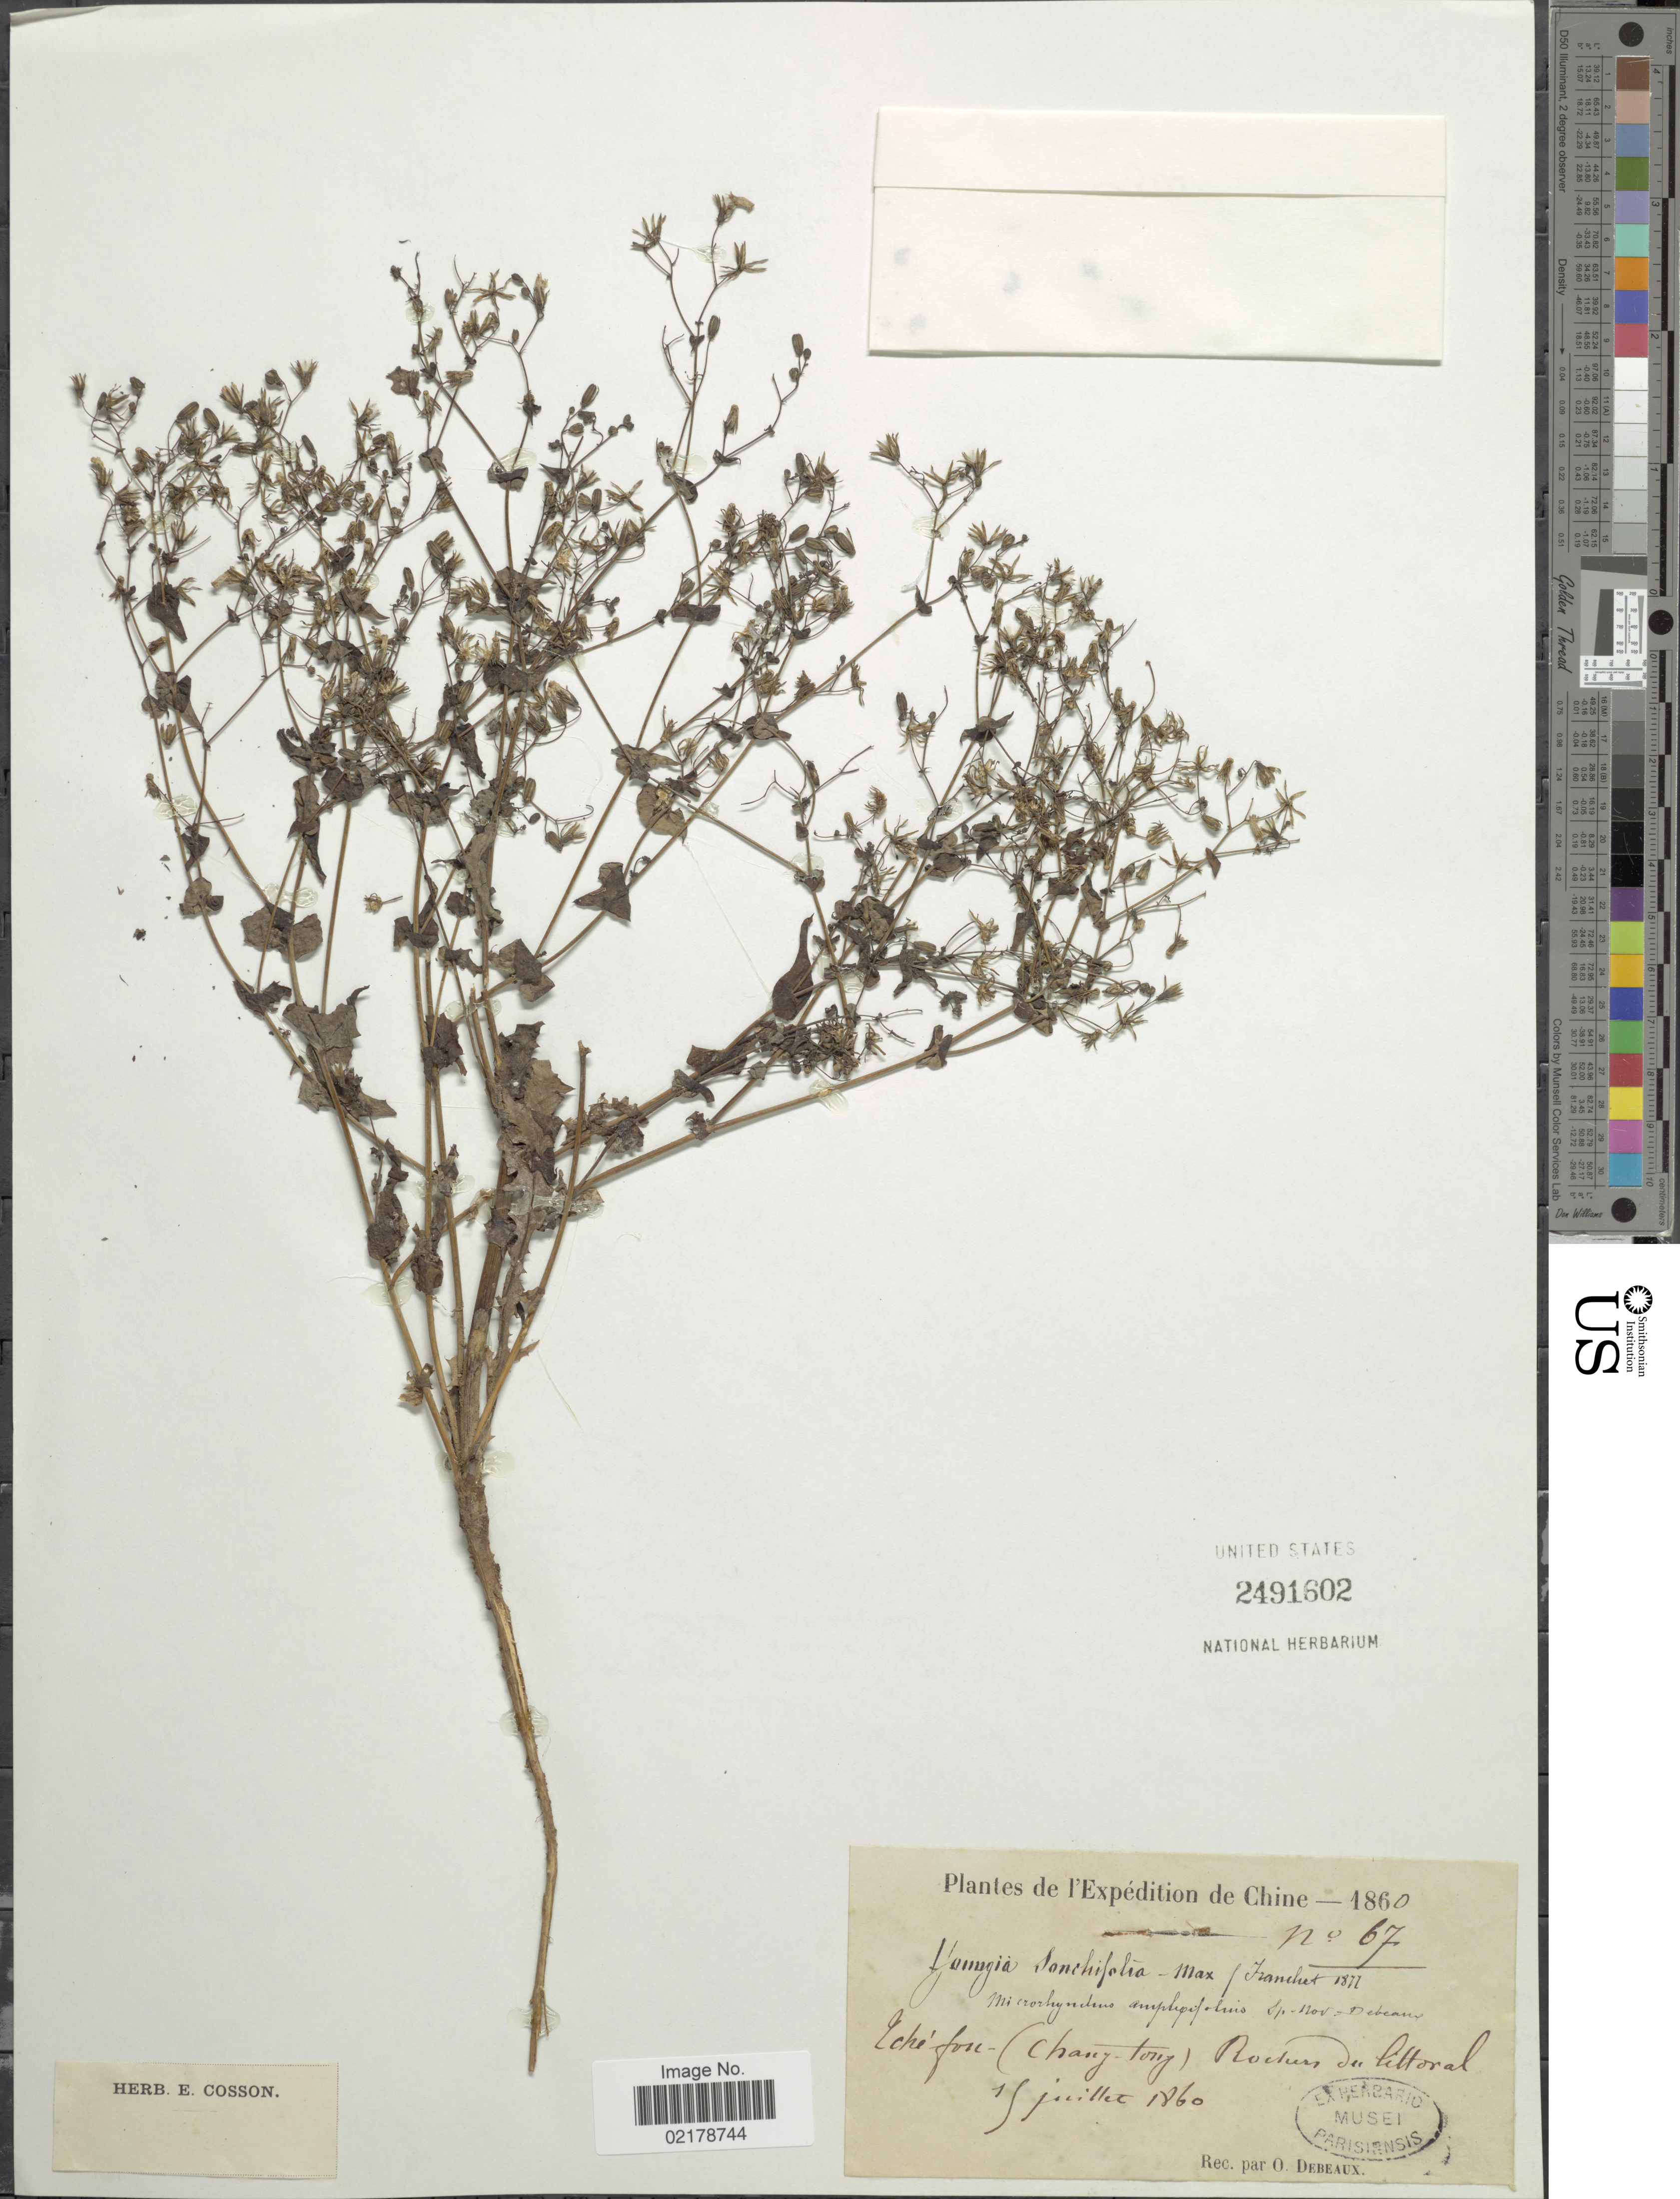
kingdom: Plantae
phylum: Tracheophyta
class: Magnoliopsida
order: Asterales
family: Asteraceae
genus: Crepidiastrum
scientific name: Crepidiastrum sonchifolium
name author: (Maxim.) Pak & Kawano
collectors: O. Debeaux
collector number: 67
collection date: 1860-07-15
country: China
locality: Tché-fon (Chang-tong) Rochers du littoral. [interpreted]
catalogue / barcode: US 2491602